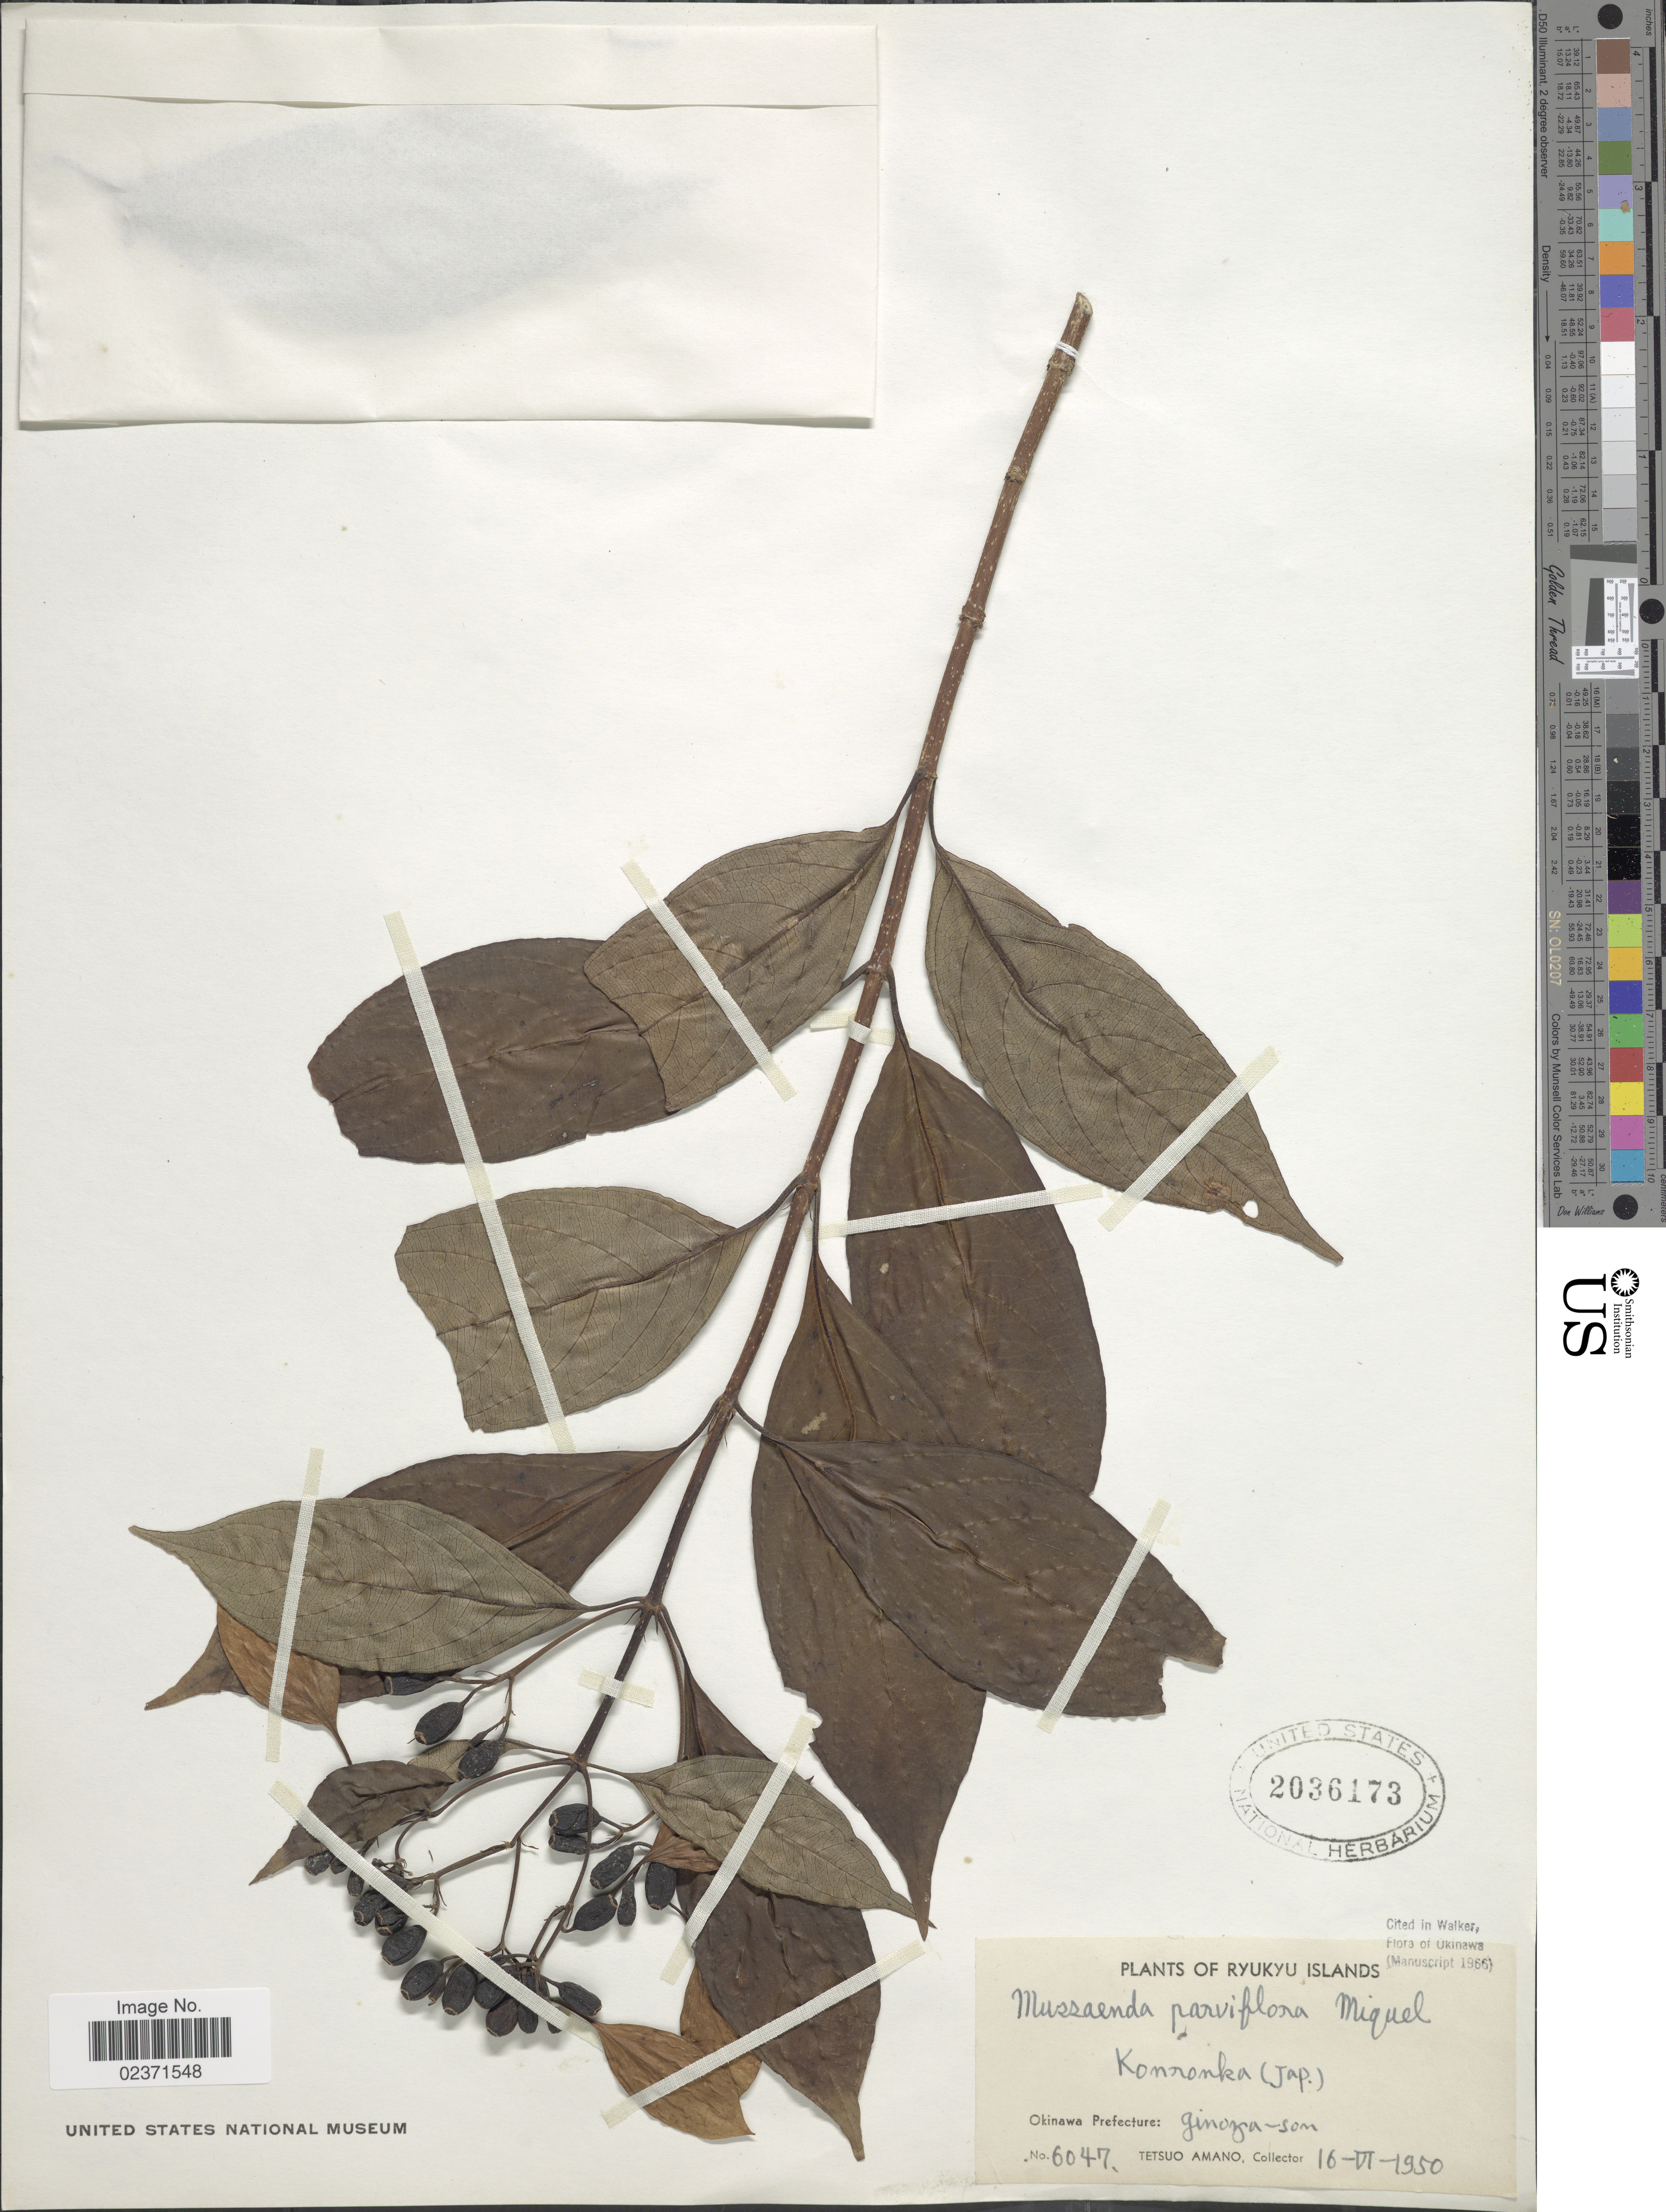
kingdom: Plantae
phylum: Tracheophyta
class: Magnoliopsida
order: Gentianales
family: Rubiaceae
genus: Mussaenda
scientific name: Mussaenda parviflora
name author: Miq.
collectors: T. Amano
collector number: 6047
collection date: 1950-06-16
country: Japan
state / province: Okinawa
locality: Ryukyu Islands. Ginoza-son.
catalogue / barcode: US 2036173